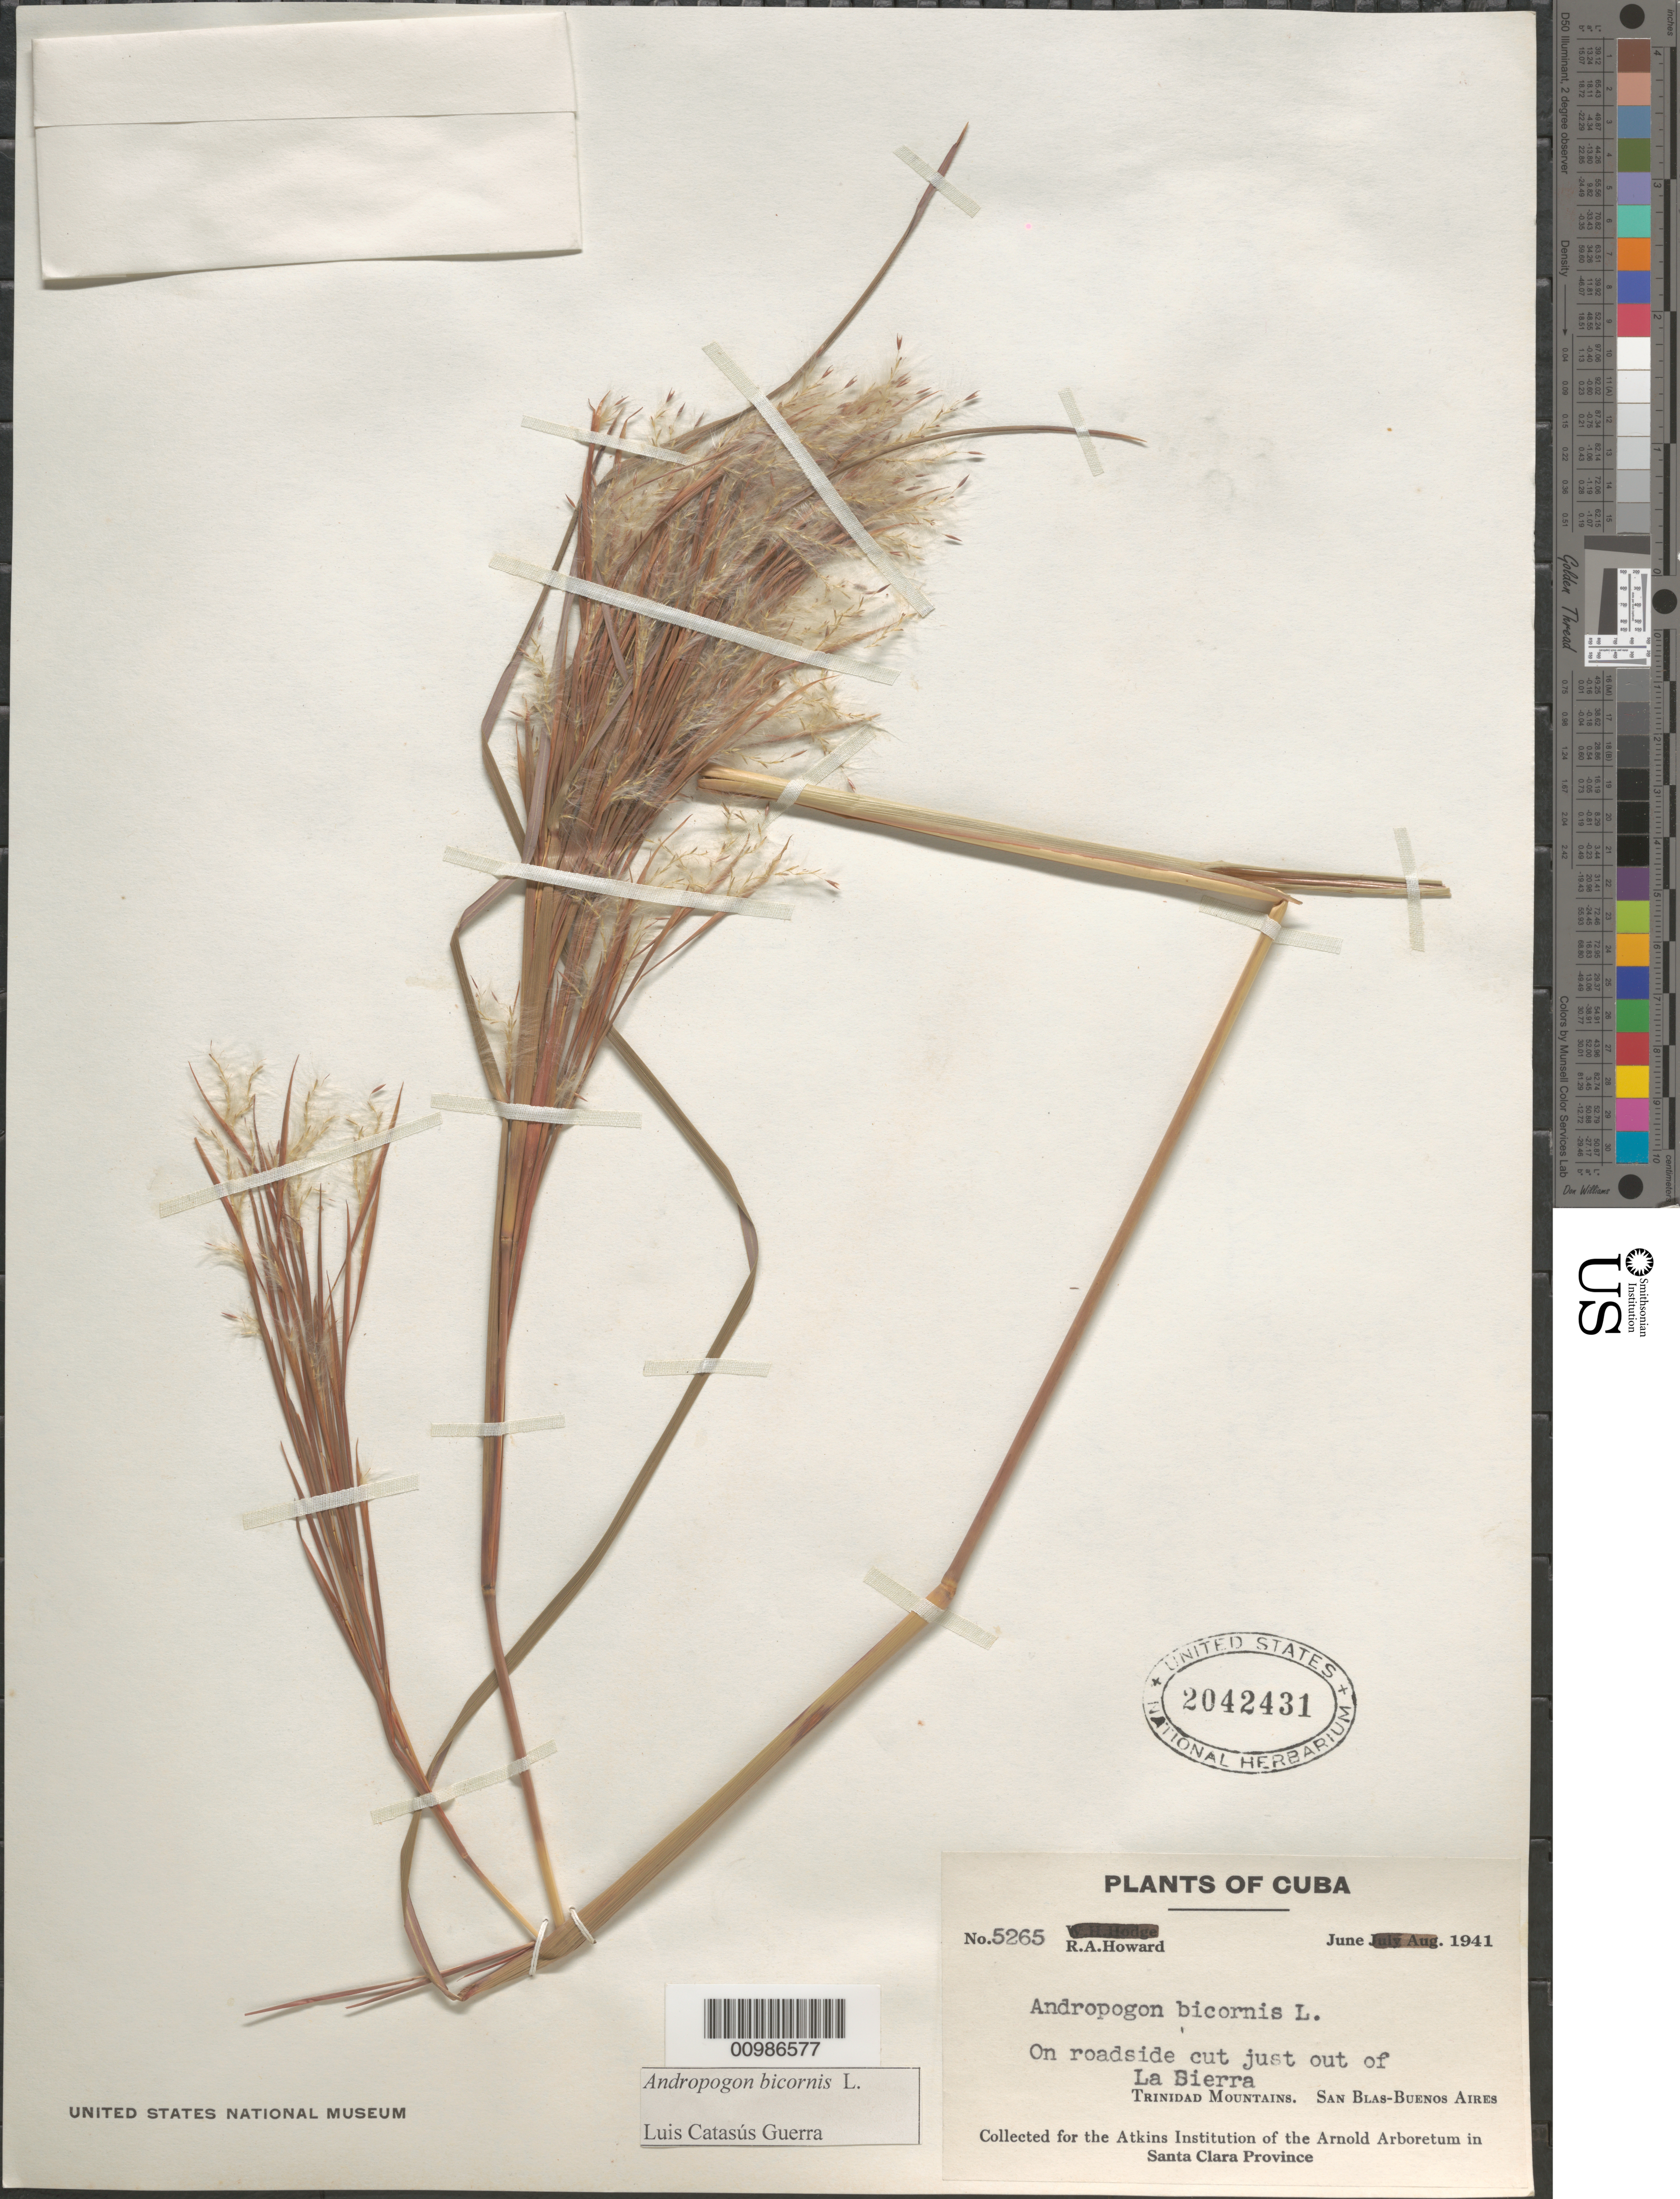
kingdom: Plantae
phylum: Tracheophyta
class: Liliopsida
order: Poales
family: Poaceae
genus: Andropogon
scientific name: Andropogon bicornis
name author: L.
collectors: R. A. Howard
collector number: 5265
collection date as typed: Jun 1941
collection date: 1941-06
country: Cuba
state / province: Las Villas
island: Cuba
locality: Trinidad Mountains San Blas-Buenos Aires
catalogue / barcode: US 2042431